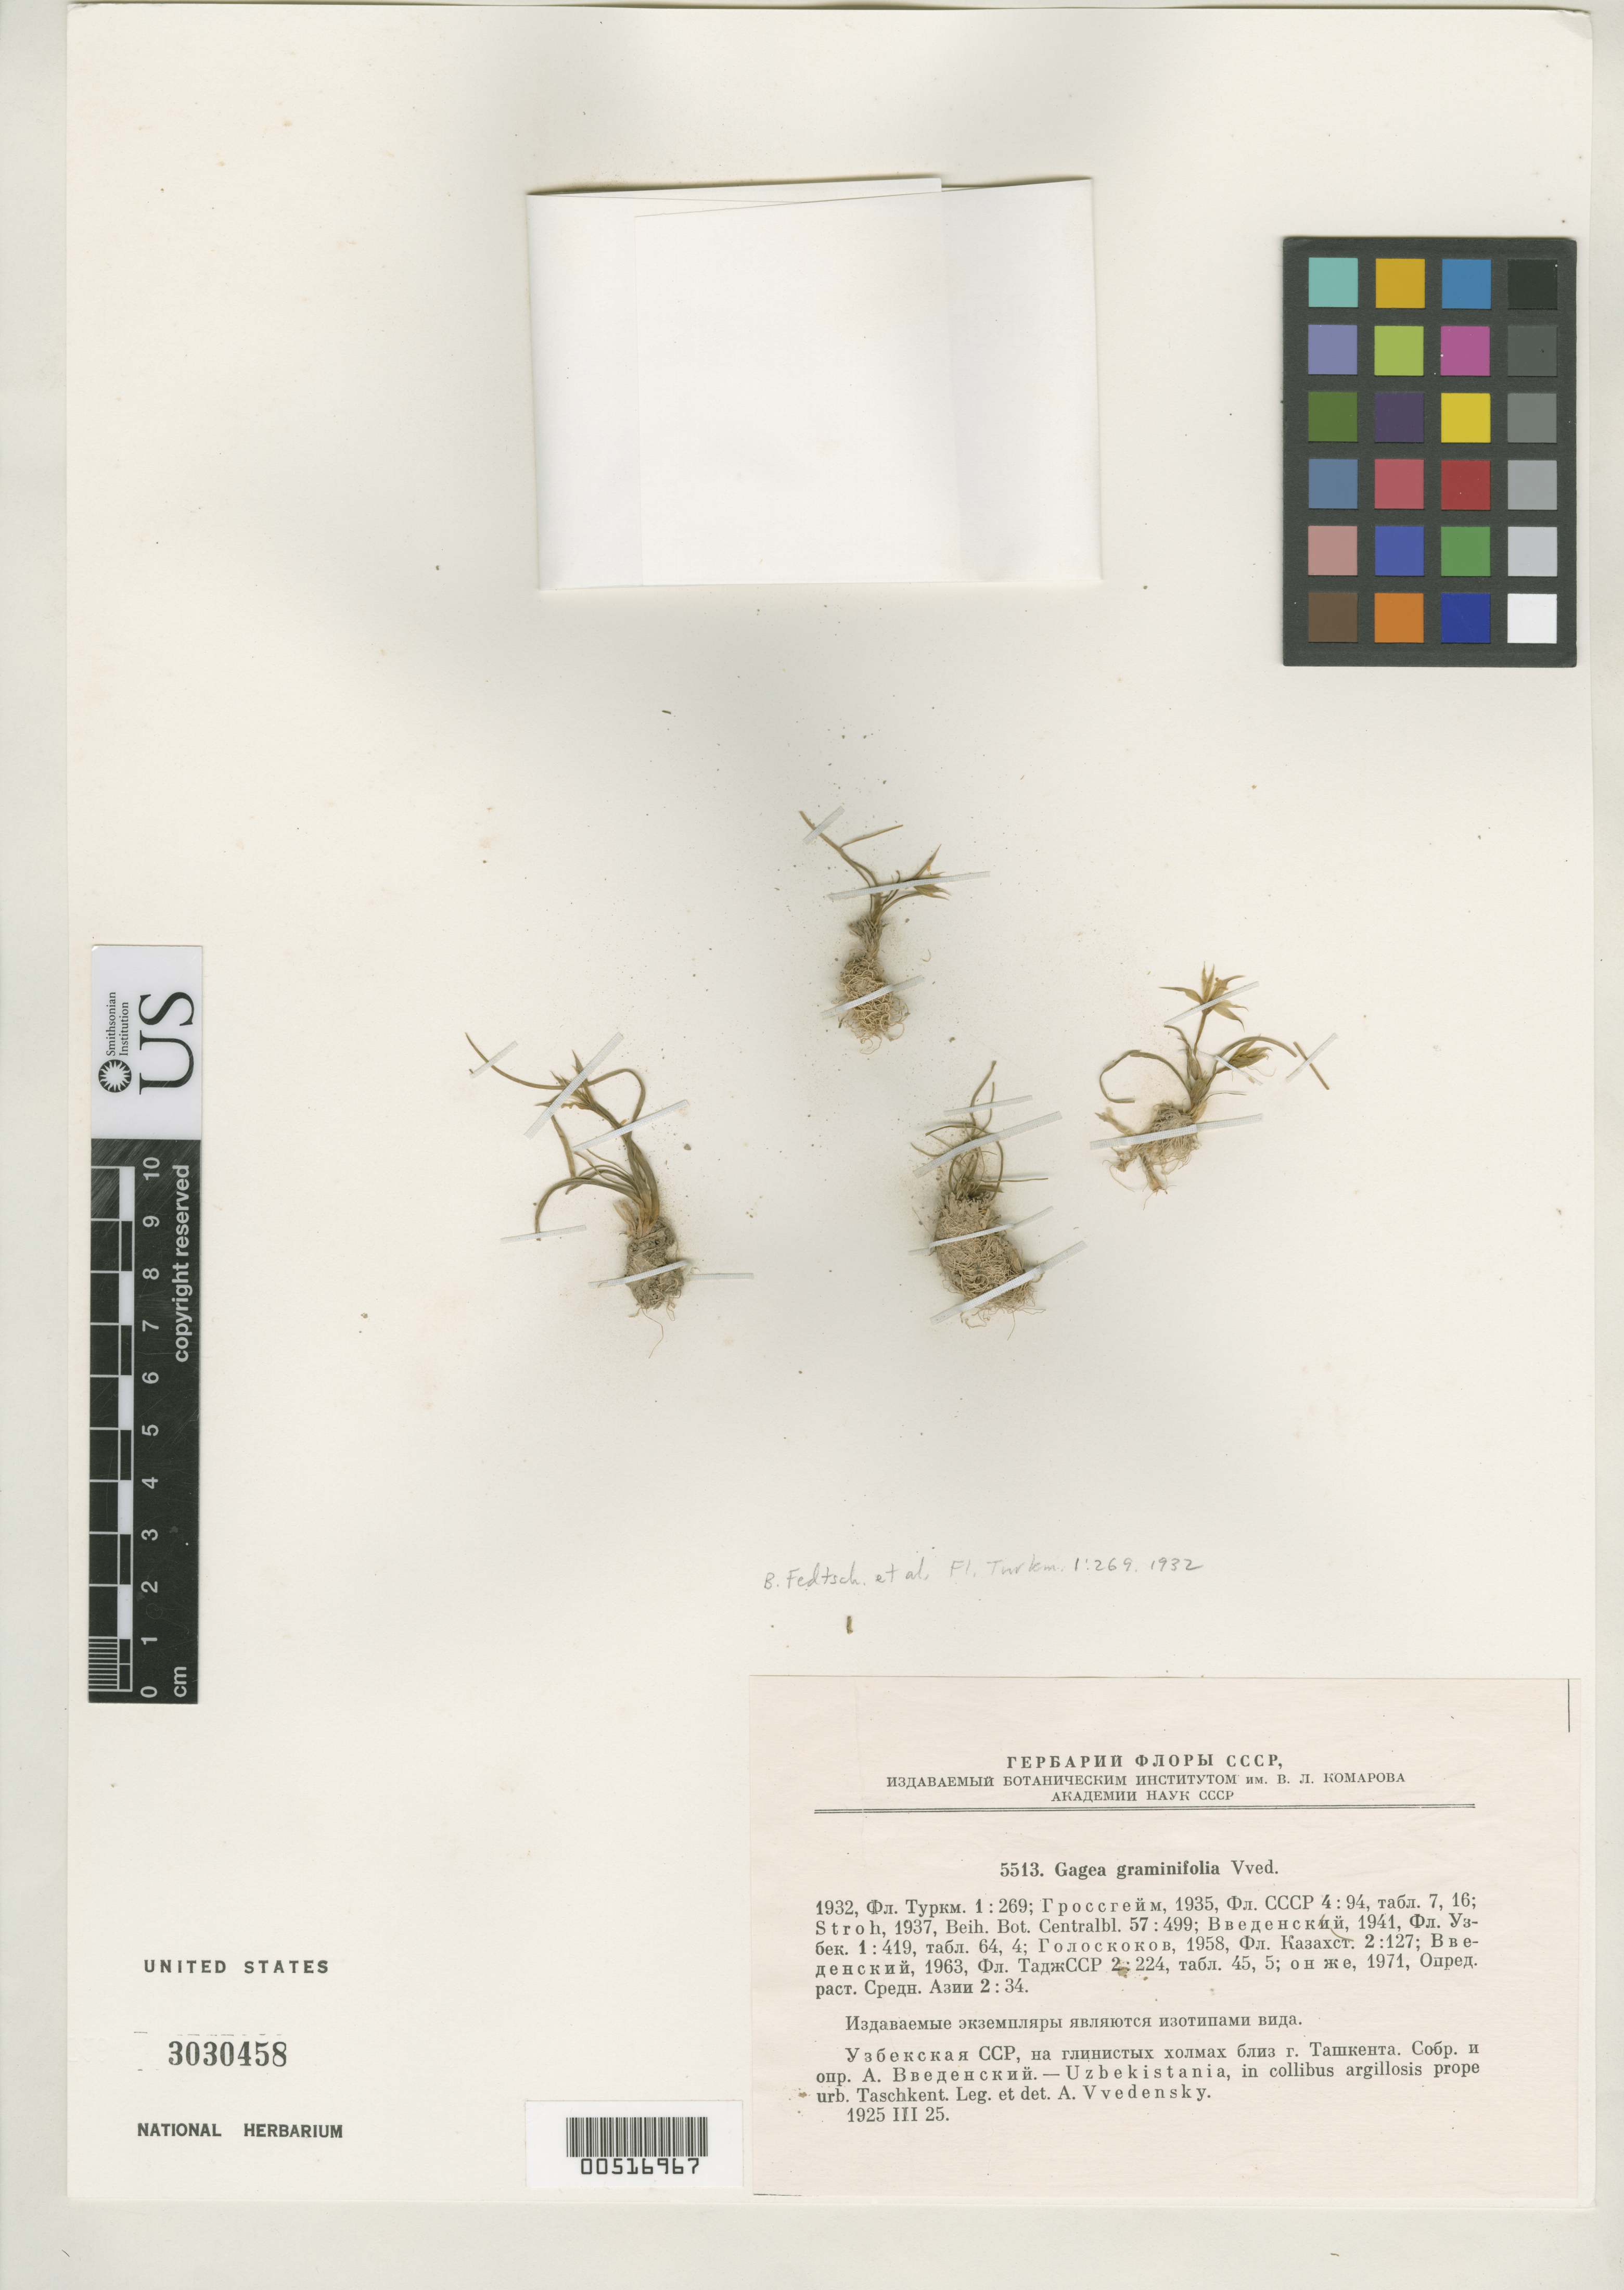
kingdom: Plantae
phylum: Tracheophyta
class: Liliopsida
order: Liliales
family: Liliaceae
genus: Gagea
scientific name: Gagea graminifolia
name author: Vved.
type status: Type Collection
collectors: A. Vvedensky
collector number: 5513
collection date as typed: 25 Mar 1925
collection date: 1925-03-25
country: Uzbekistan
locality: Prope urb. Taschkent.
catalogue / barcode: US 3030458